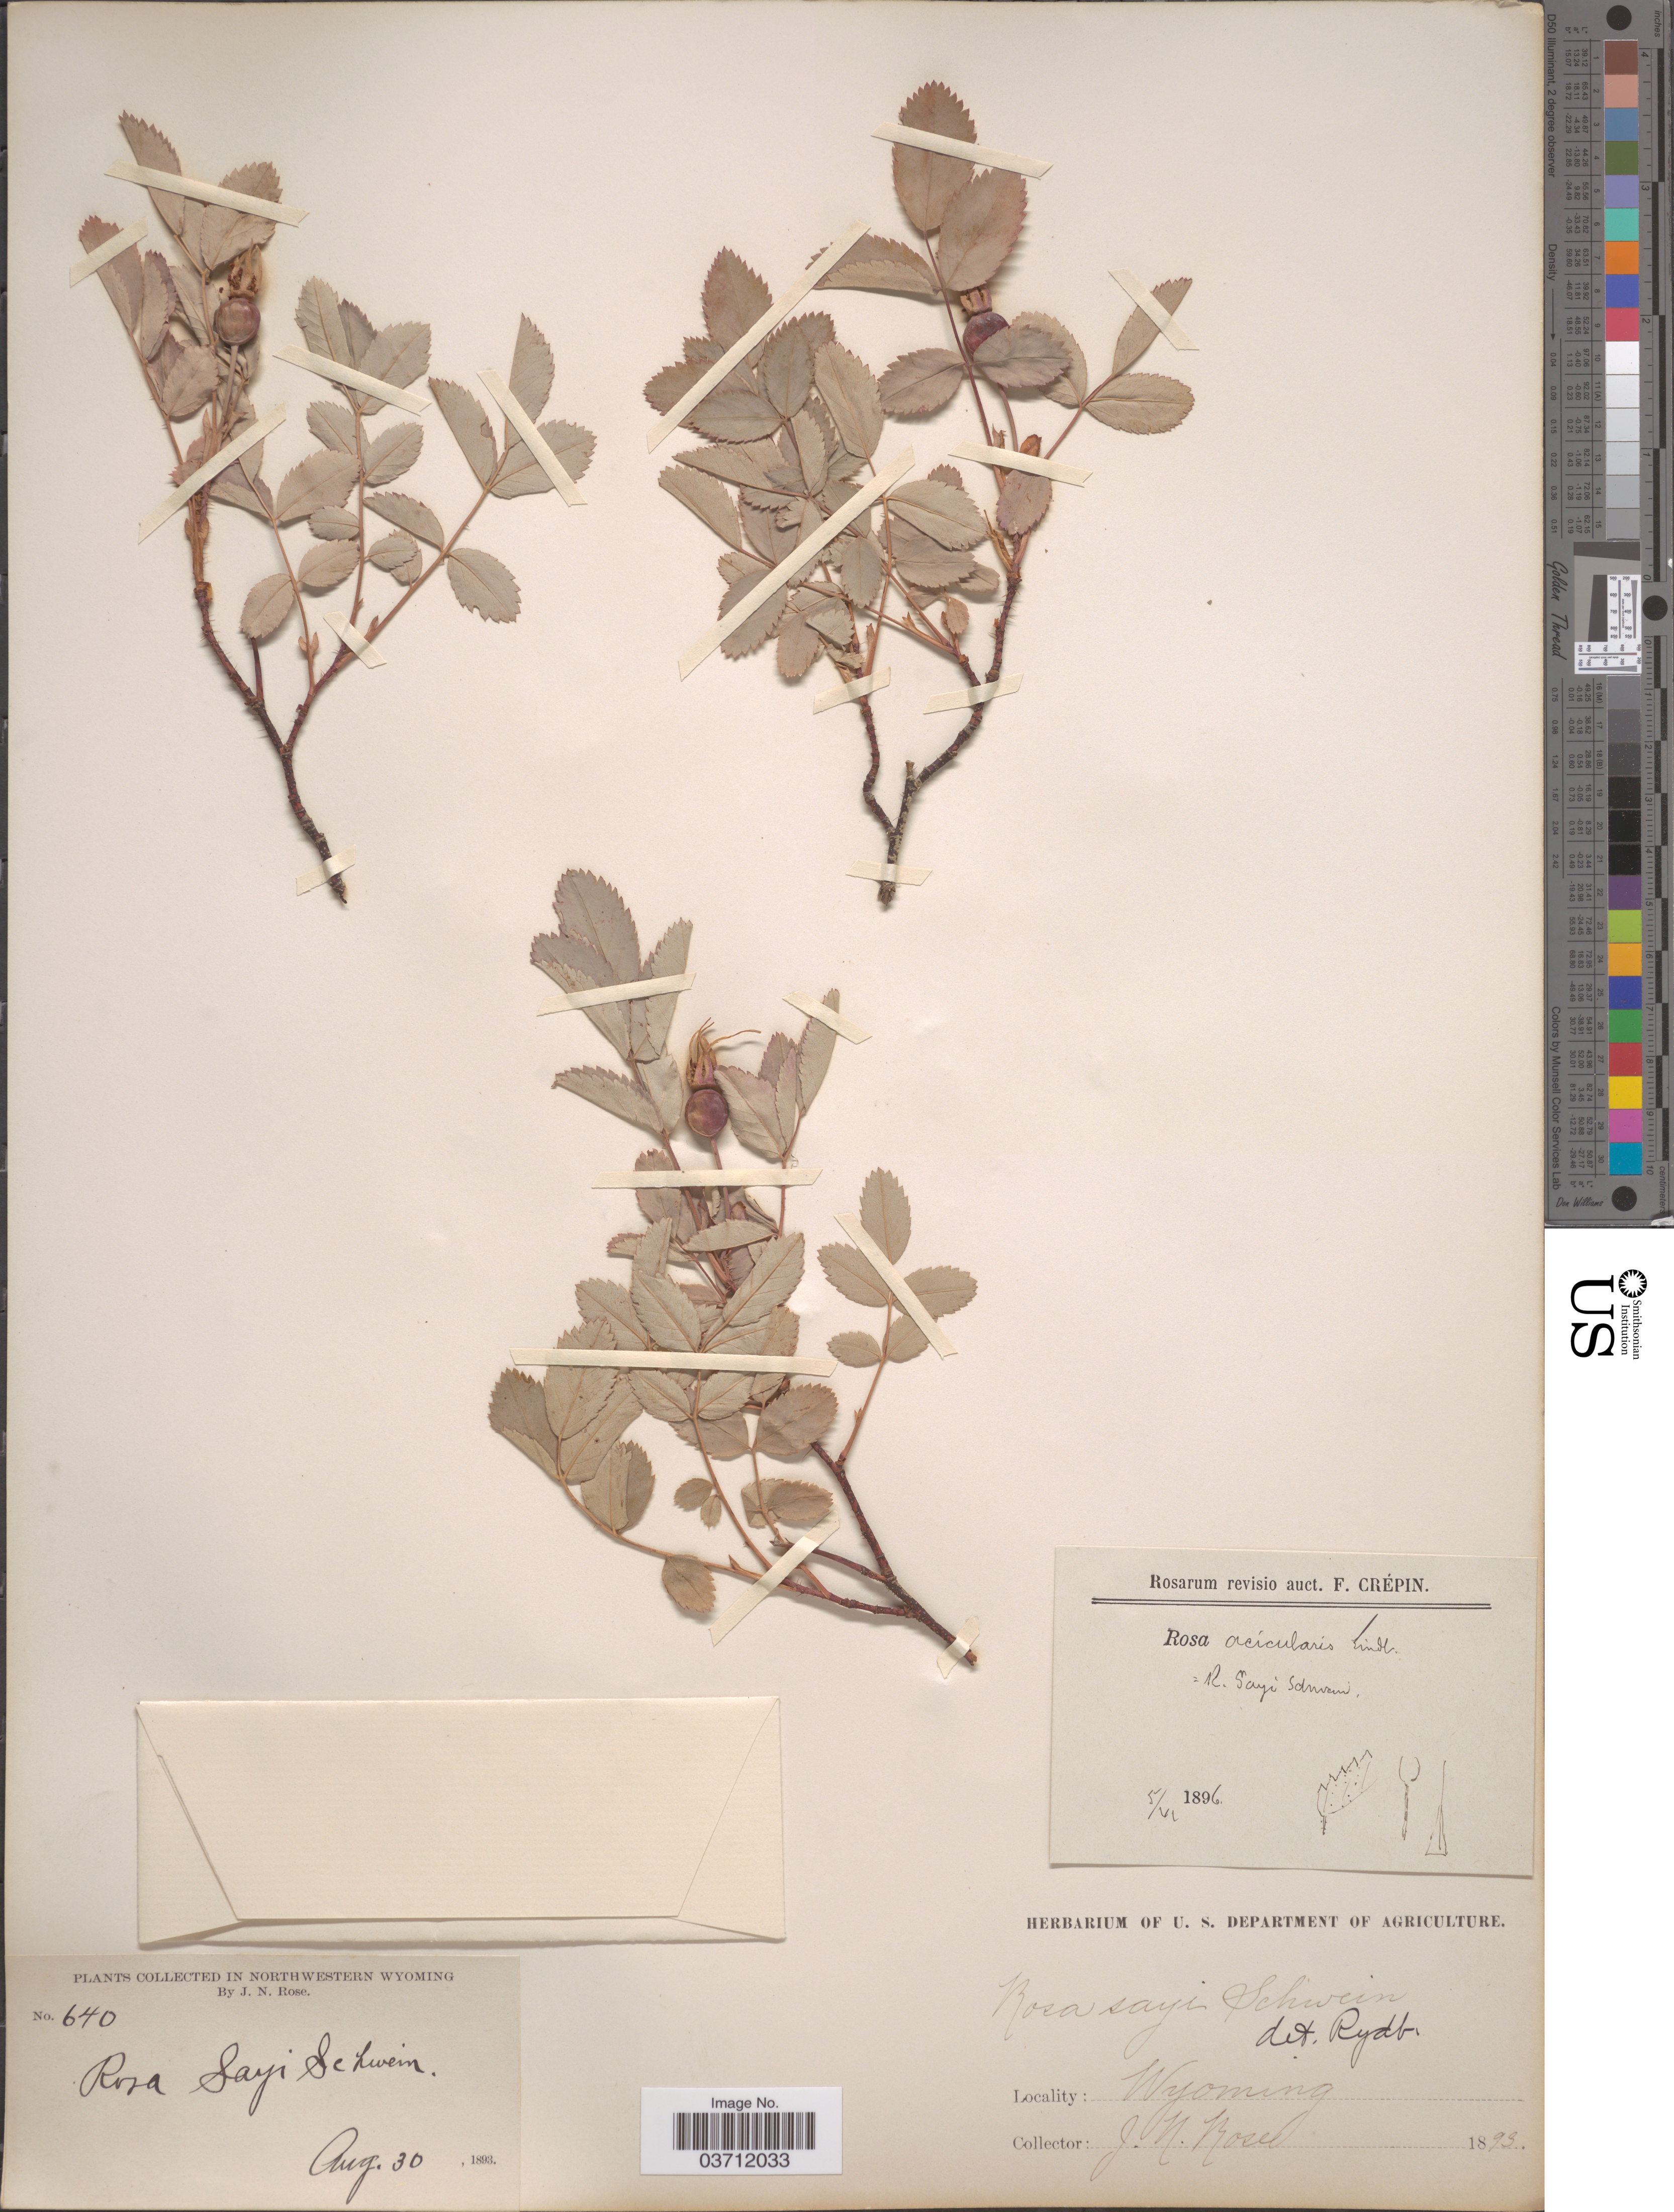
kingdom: Plantae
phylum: Tracheophyta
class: Magnoliopsida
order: Rosales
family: Rosaceae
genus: Rosa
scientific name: Rosa sayi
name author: Schwein.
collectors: J. N. Rose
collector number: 640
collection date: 1893-08-30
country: United States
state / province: Wyoming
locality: Northwestern Wyoming.